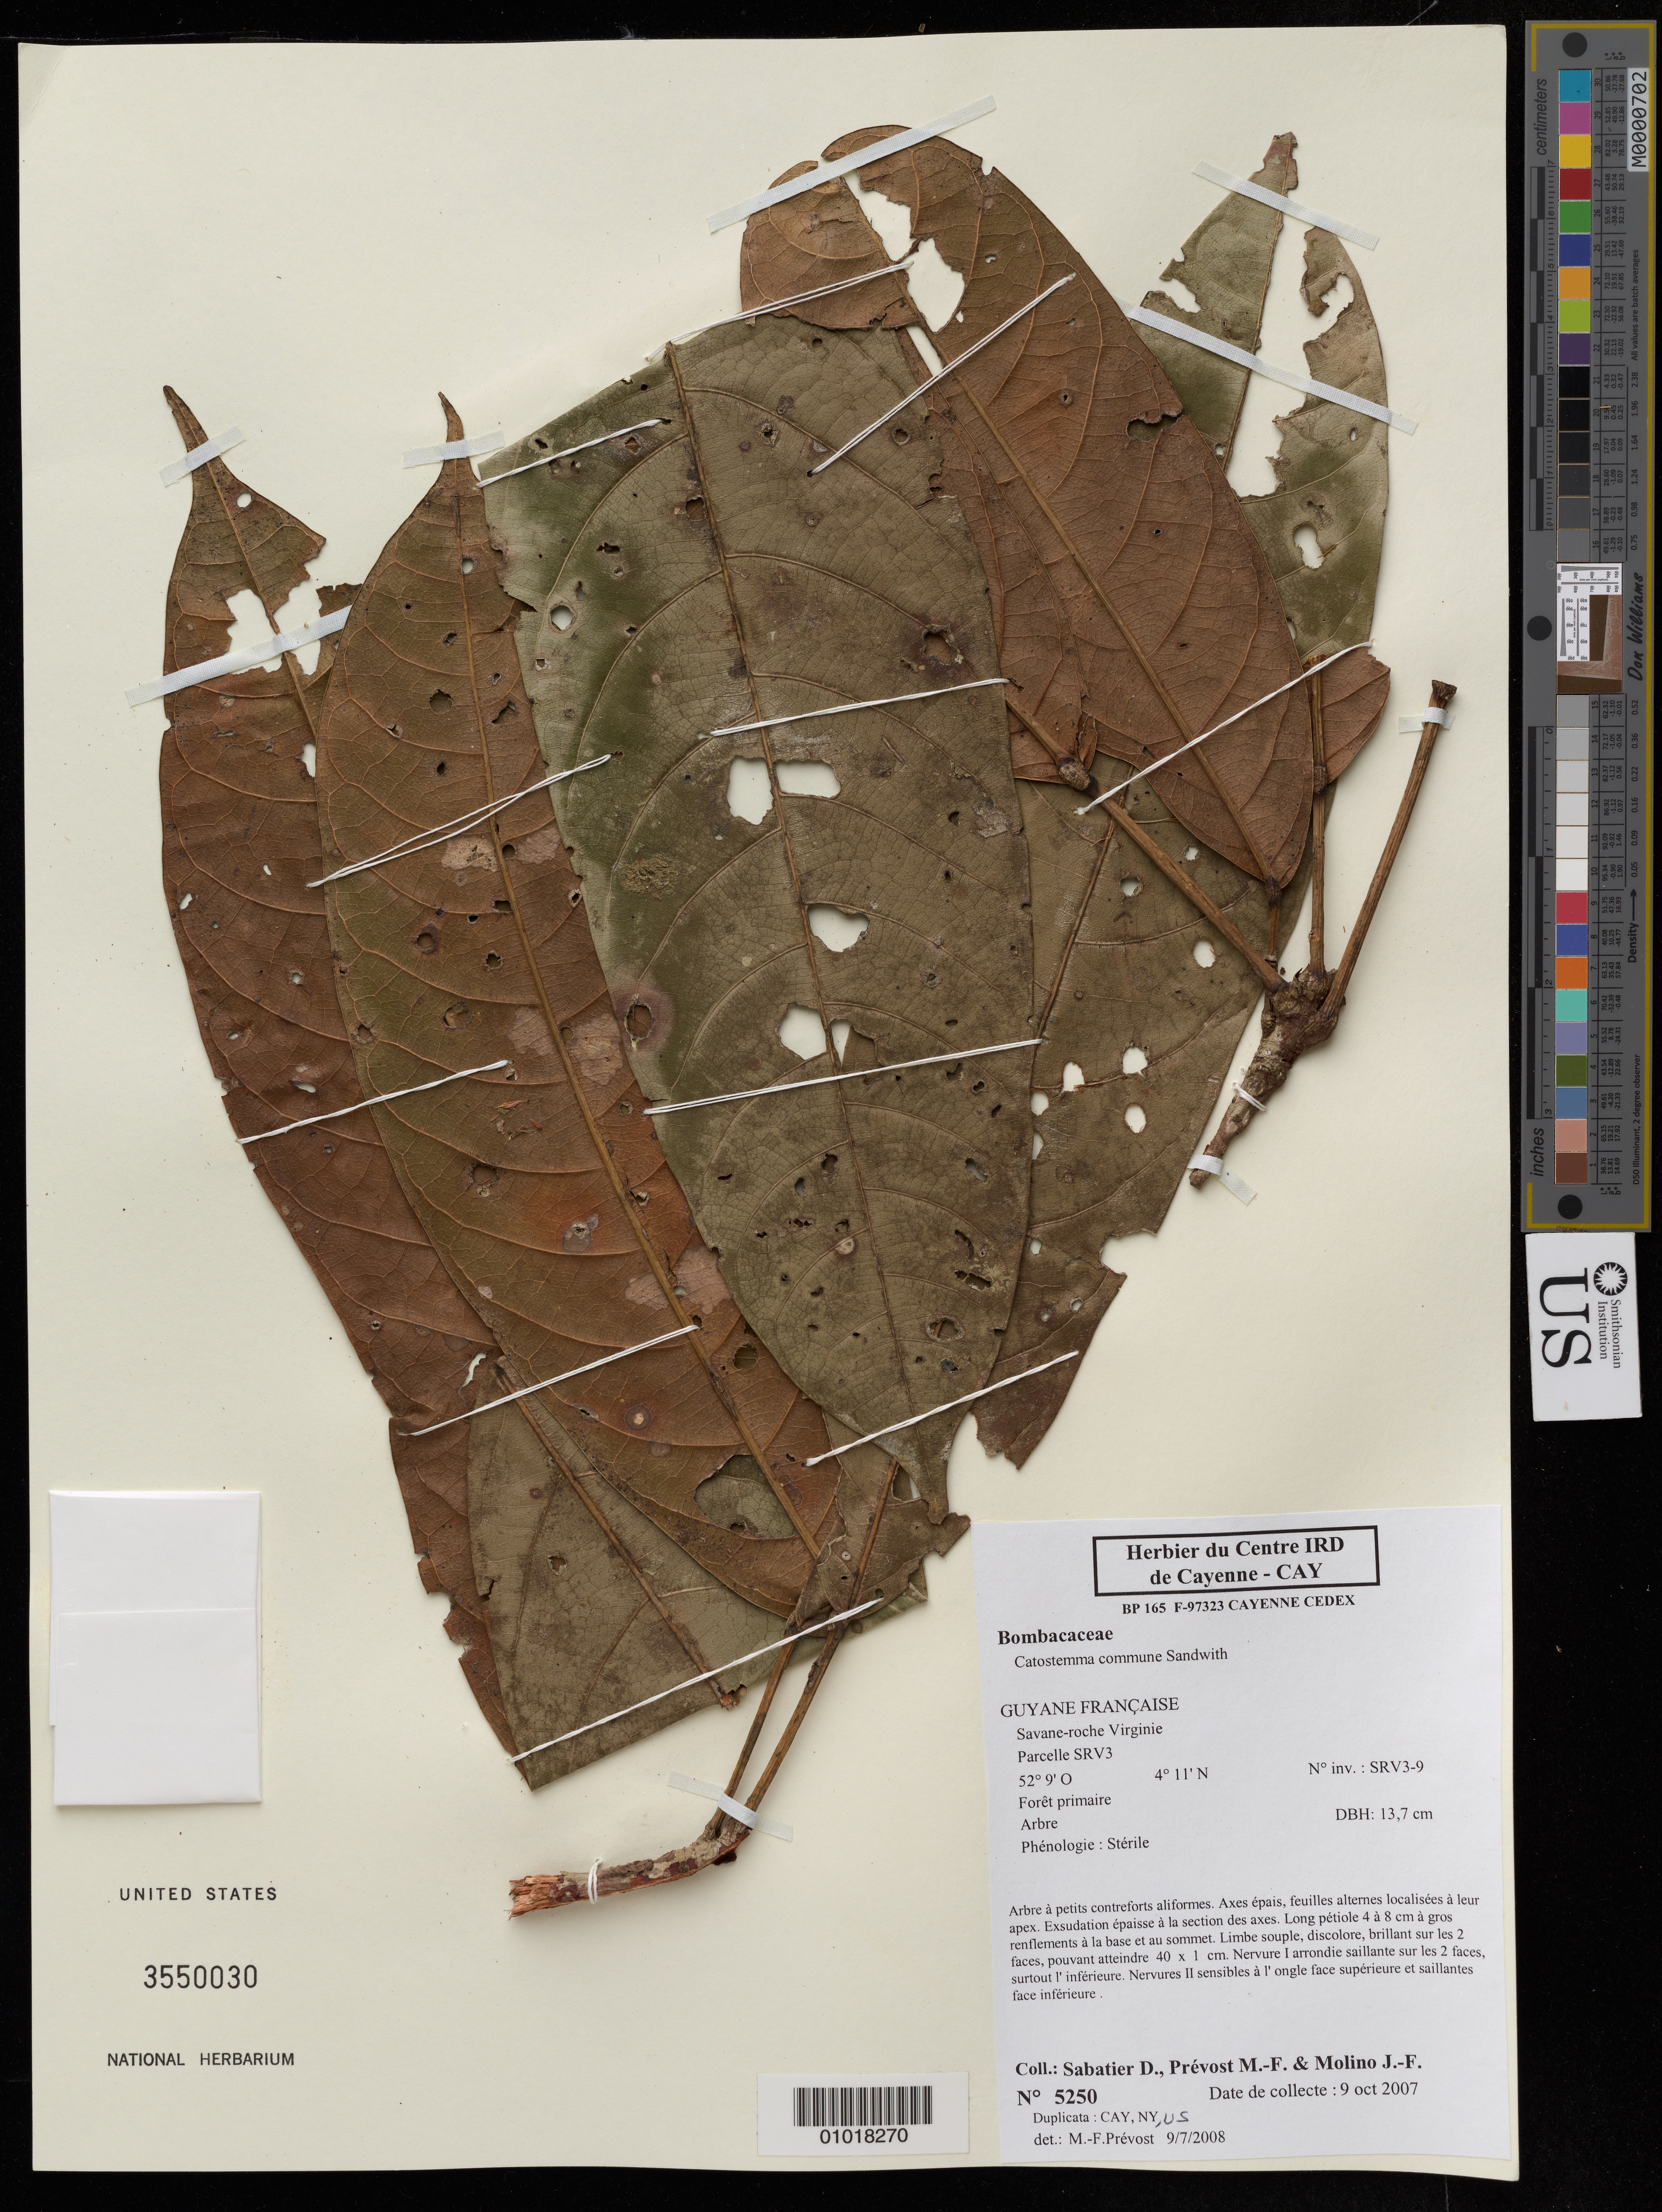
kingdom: Plantae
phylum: Tracheophyta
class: Magnoliopsida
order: Malvales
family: Malvaceae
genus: Catostemma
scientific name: Catostemma commune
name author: Sandwith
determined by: Prévost, M.-F.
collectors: D. Sabatier, M.-F. Prévost & J. Molino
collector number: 5250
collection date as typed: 9-Oct-07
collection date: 2007-10-09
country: French Guiana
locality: Savane-roche Virginie, Parcelle SRV3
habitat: Foret primaire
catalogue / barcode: US 3550030